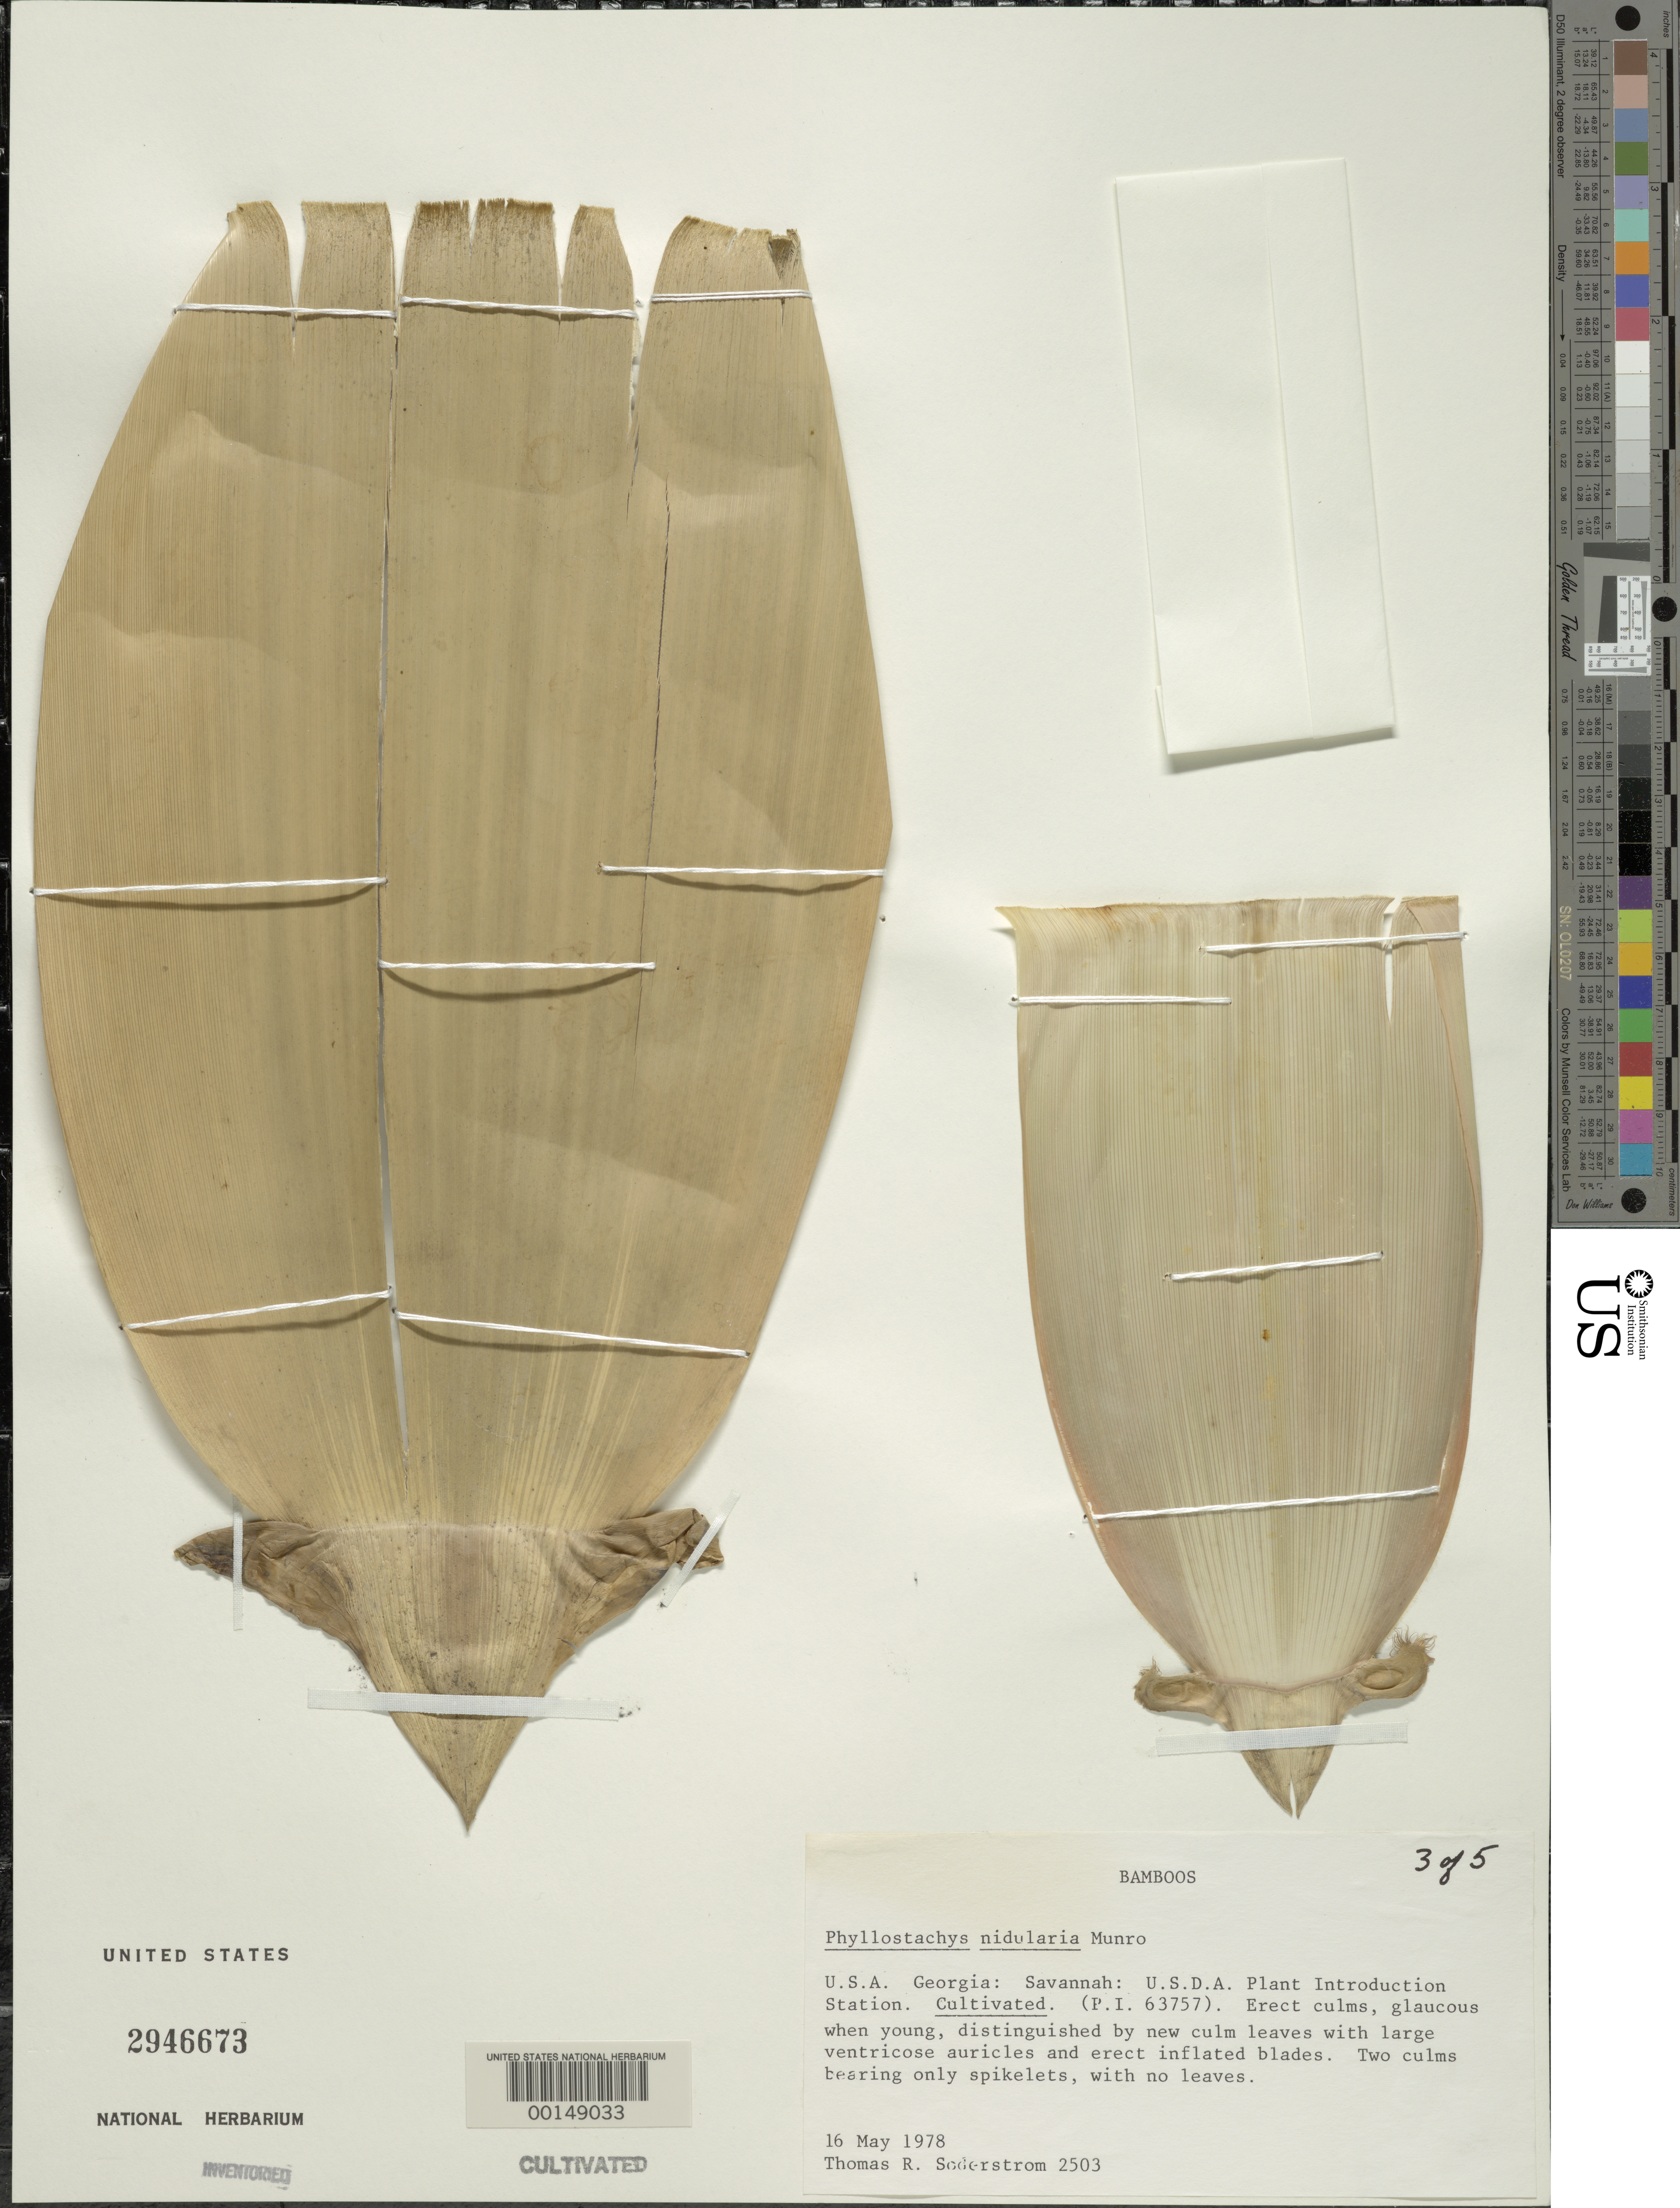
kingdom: Plantae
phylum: Tracheophyta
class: Liliopsida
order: Poales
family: Poaceae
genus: Phyllostachys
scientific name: Phyllostachys nidularia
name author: Munro ex Fenzi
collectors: T. R. Soderstrom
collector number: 2503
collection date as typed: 16 May 1978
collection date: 1978-05-16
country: United States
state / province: Georgia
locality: Savannah, Barbour Lathrop P.I. Garden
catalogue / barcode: US 2946673